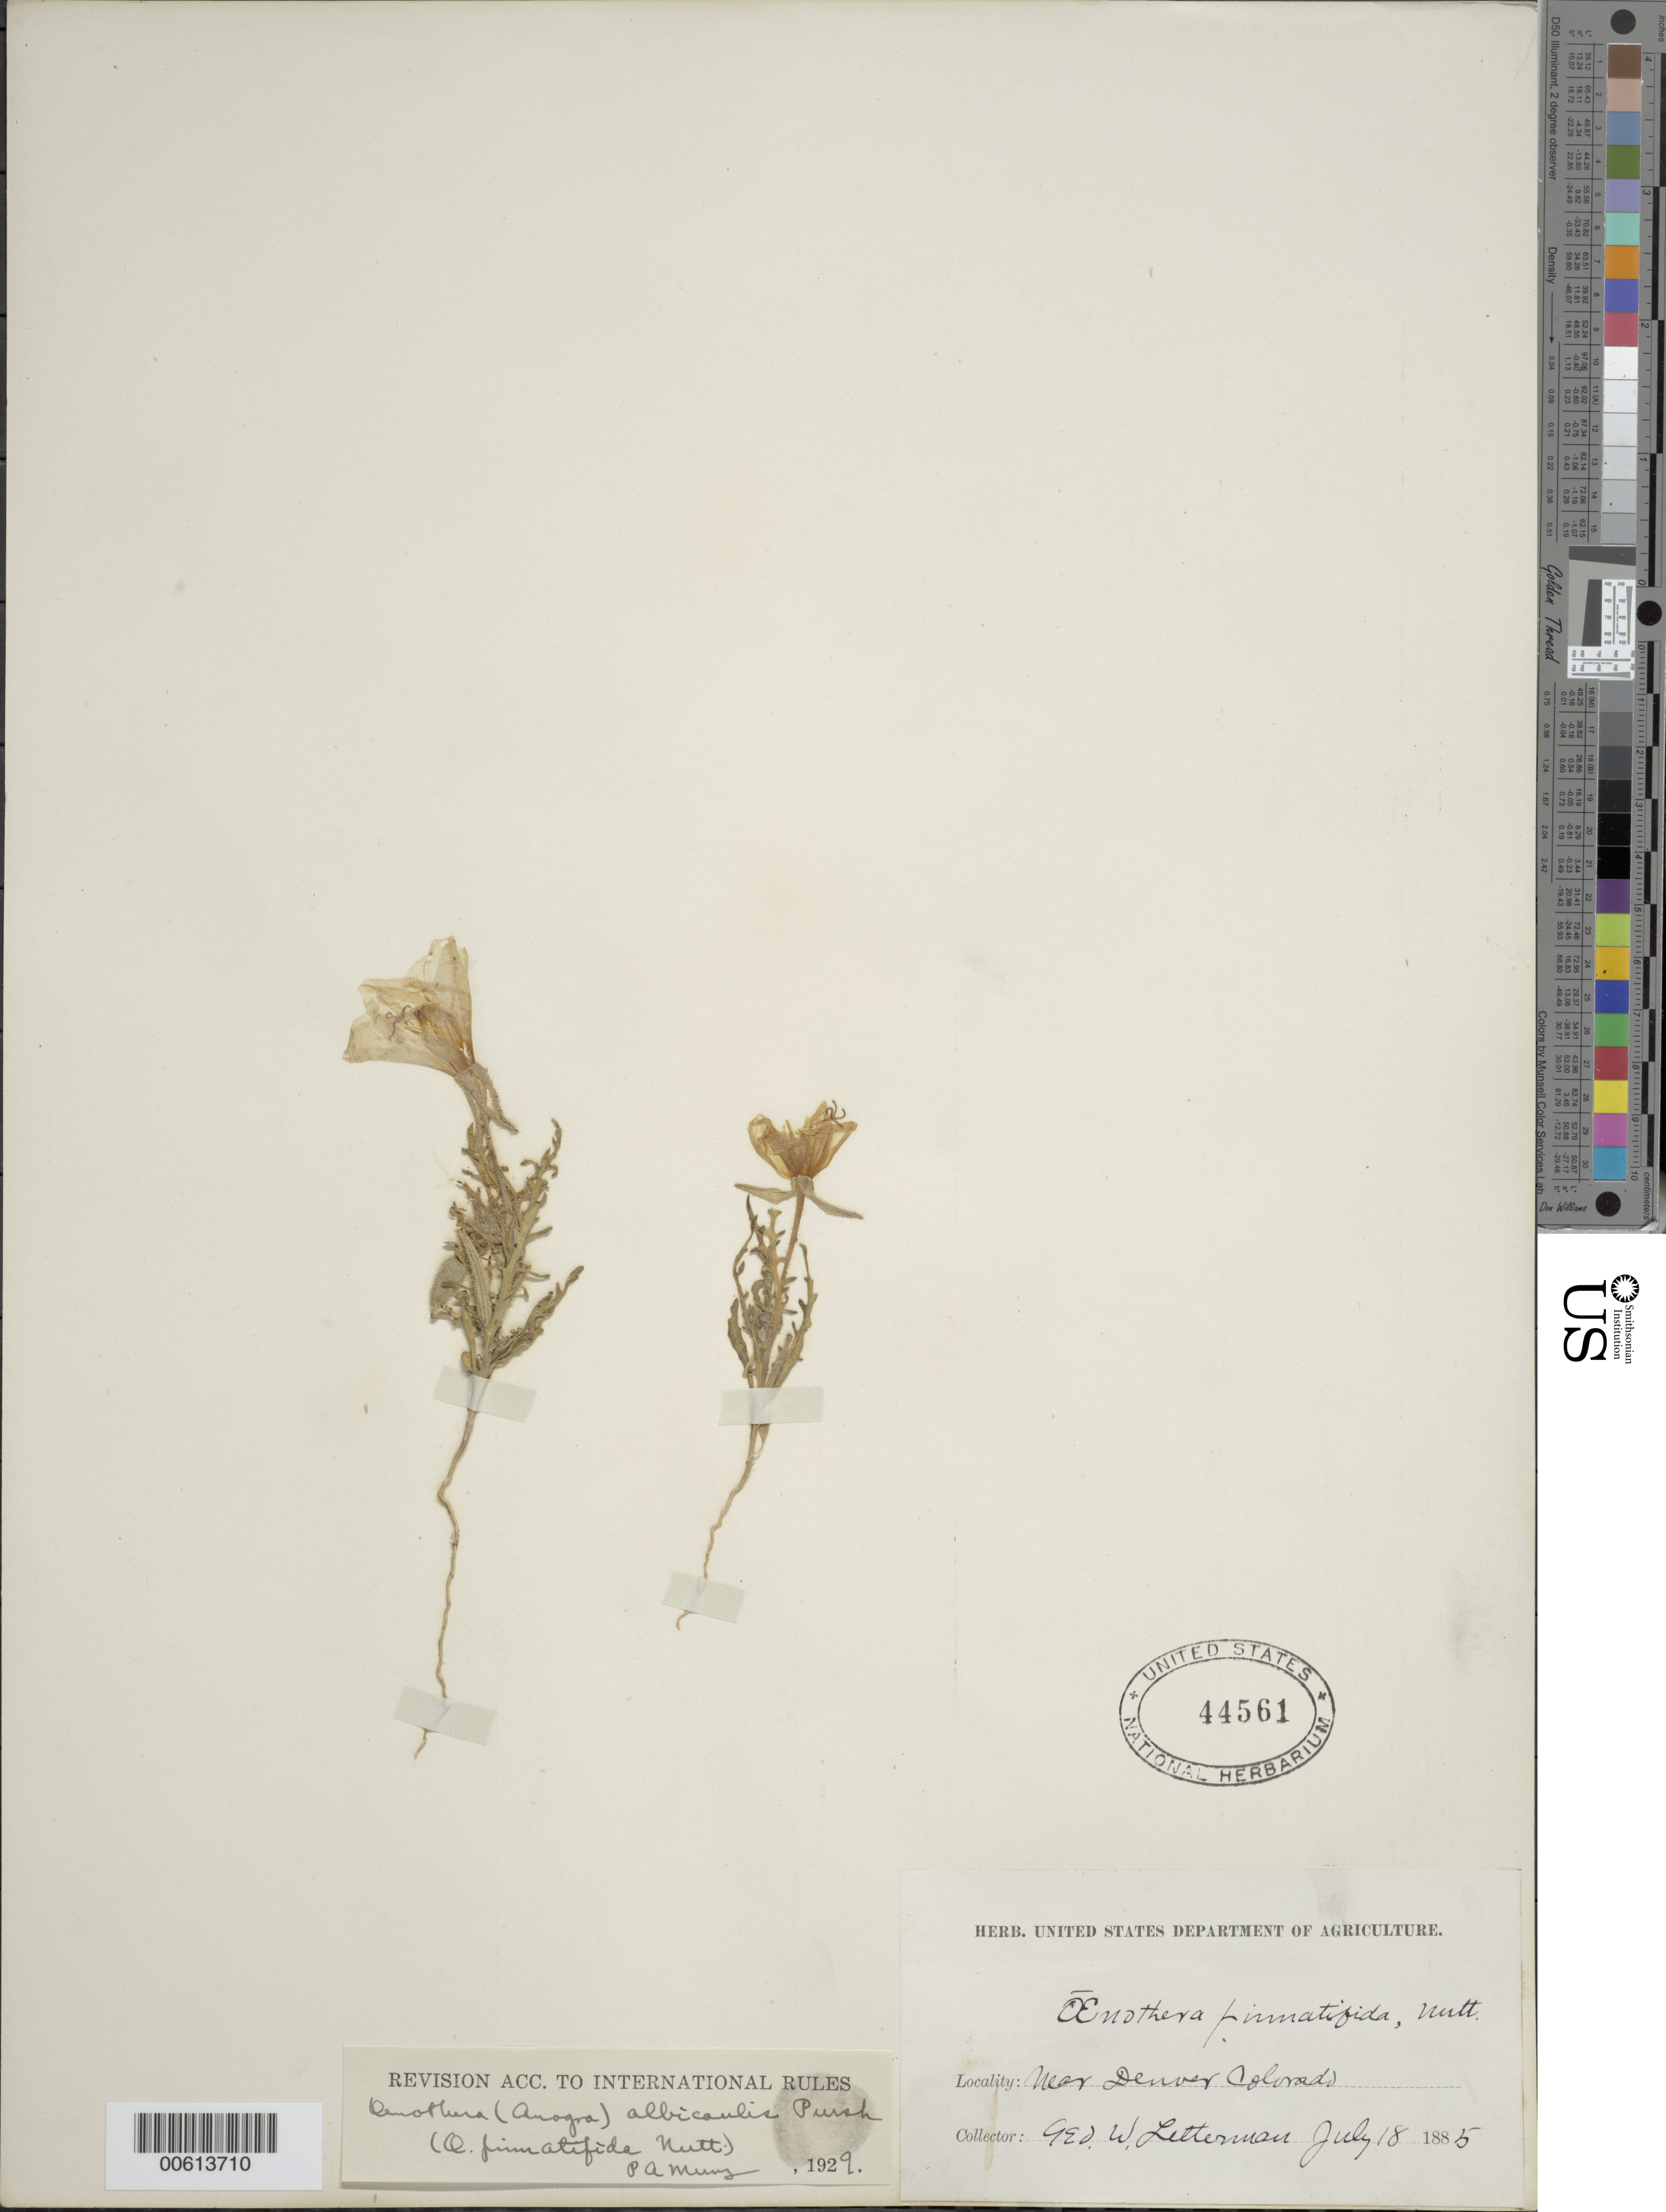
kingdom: Plantae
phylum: Tracheophyta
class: Magnoliopsida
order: Myrtales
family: Onagraceae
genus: Oenothera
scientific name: Oenothera albicaulis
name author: Pursh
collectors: G. W. Letterman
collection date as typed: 18 Jul 1885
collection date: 1885-07-18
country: United States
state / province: Colorado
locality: Near Denver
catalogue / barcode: US 44561